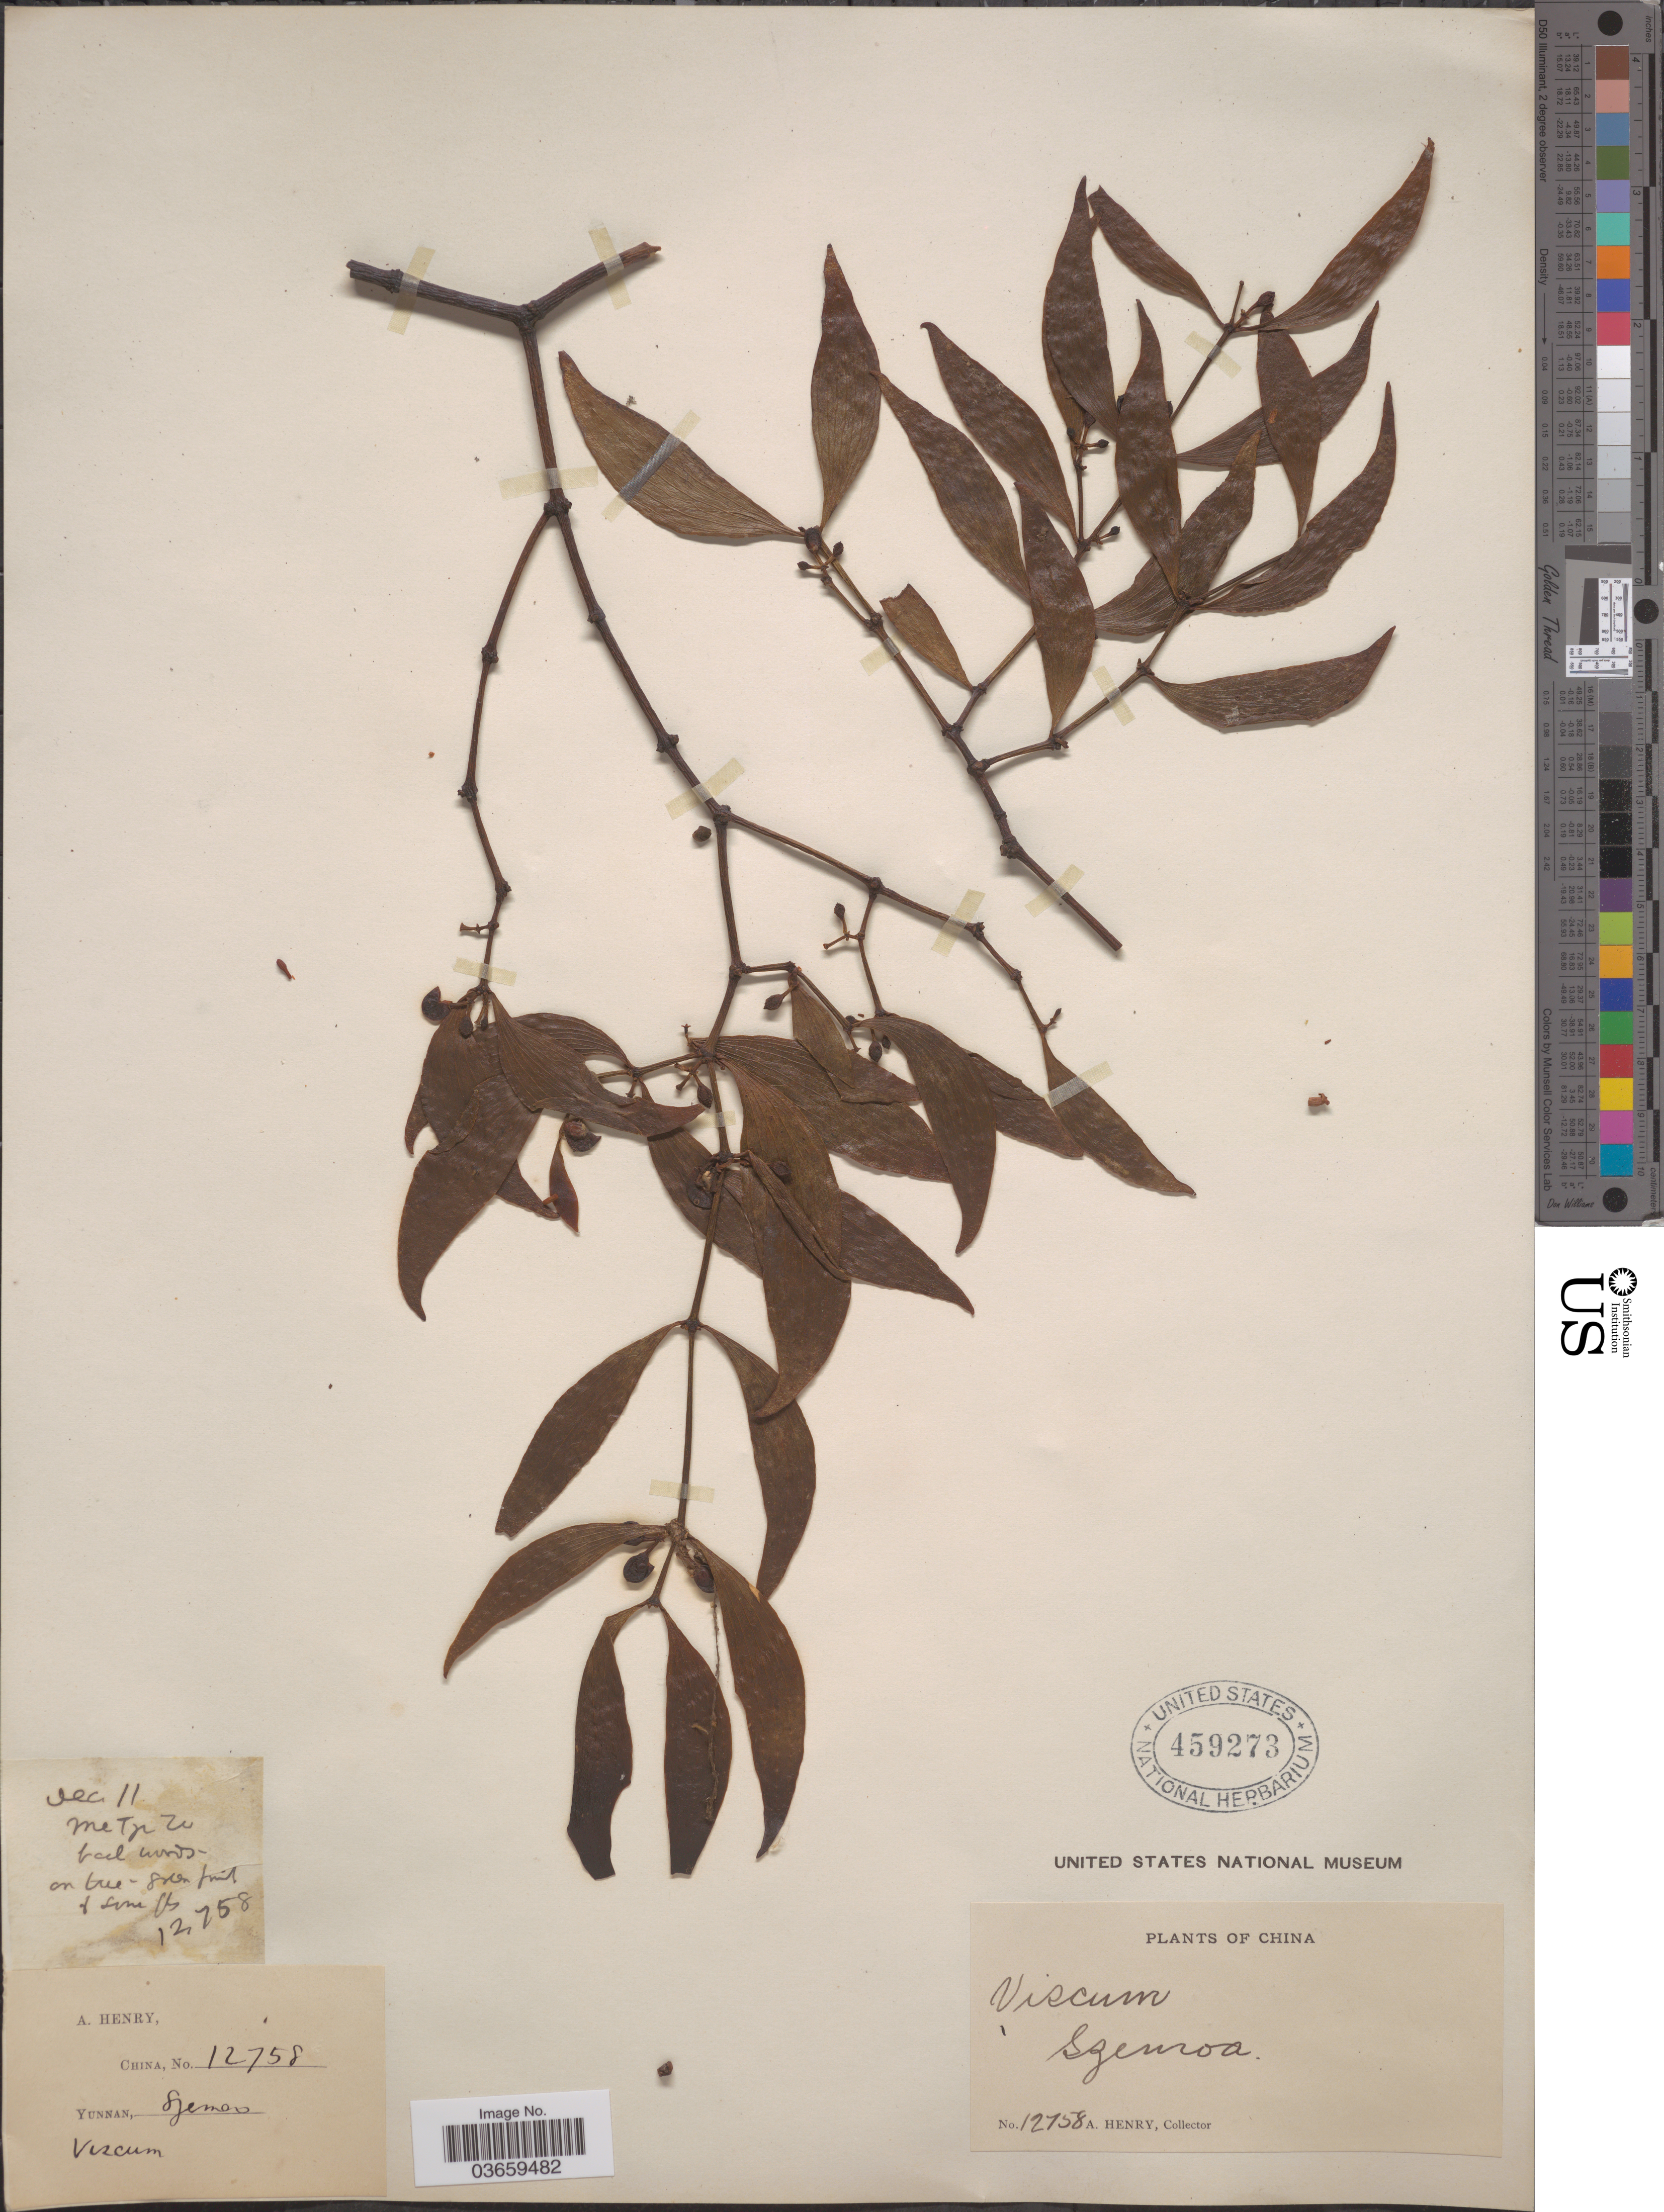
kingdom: Plantae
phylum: Tracheophyta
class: Magnoliopsida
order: Santalales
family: Viscaceae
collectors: A. Henry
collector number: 12758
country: China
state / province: Yunnan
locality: Szemoa.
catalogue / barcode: US 459273